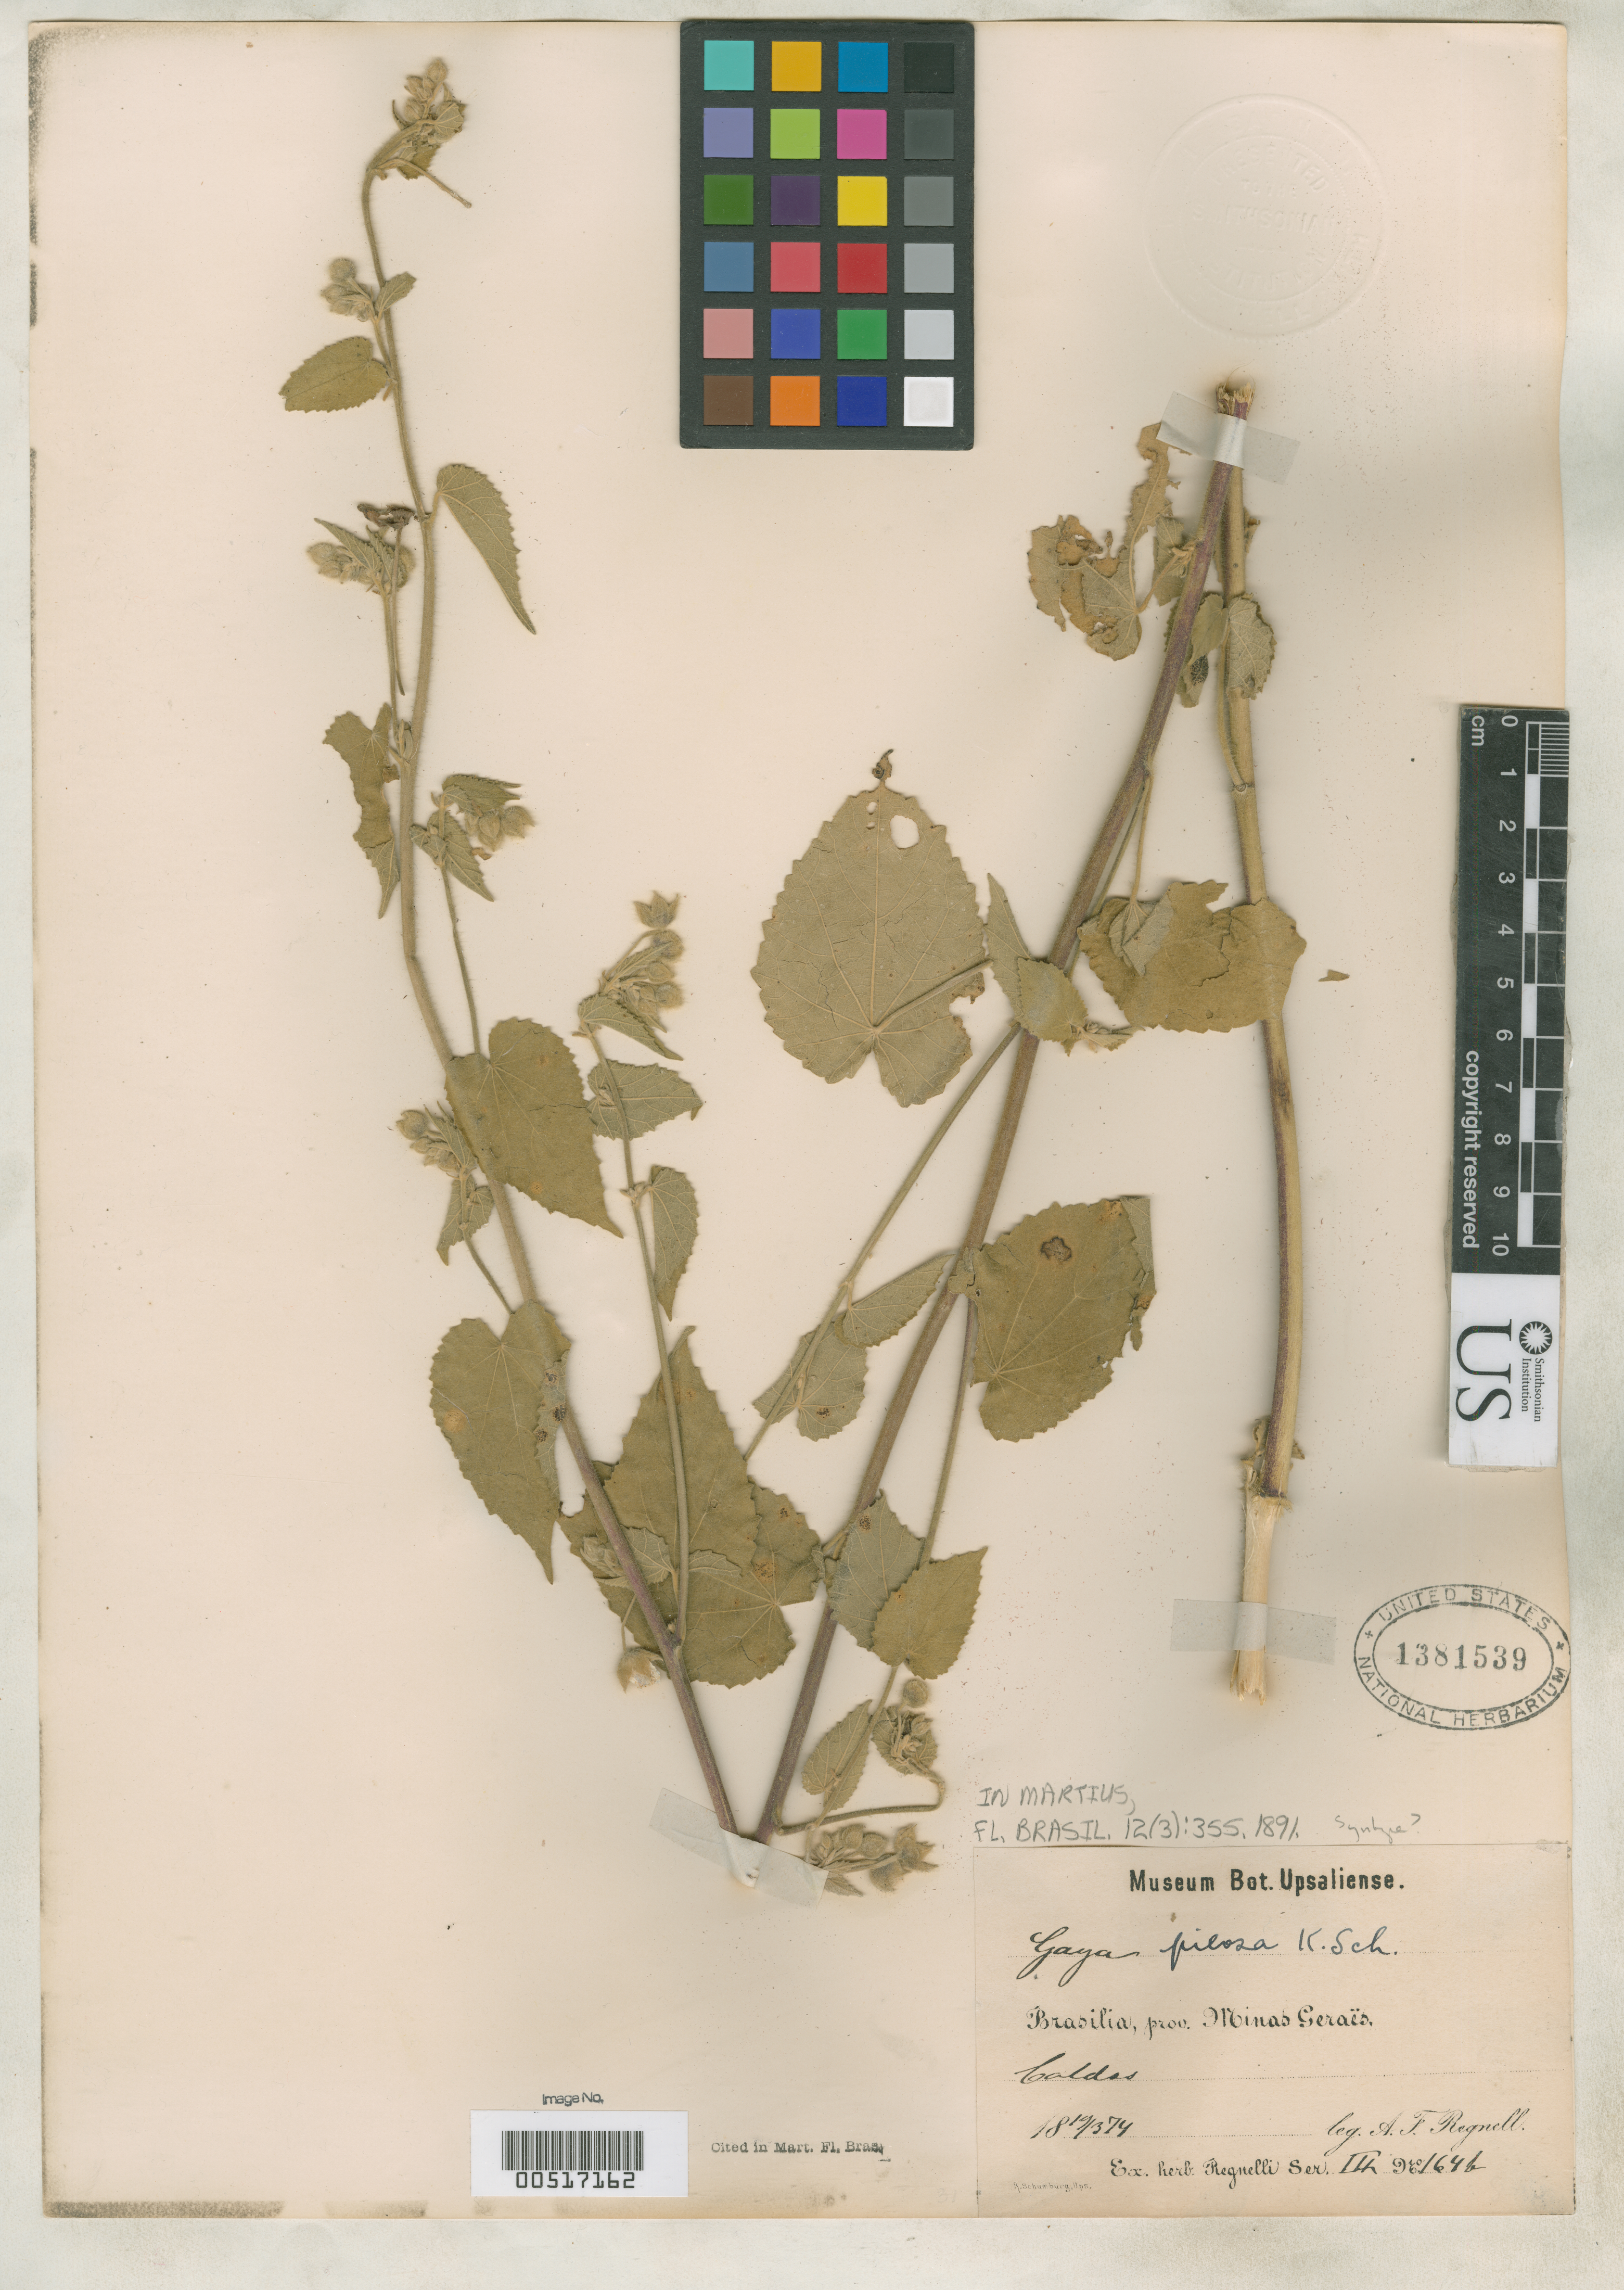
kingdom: Plantae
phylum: Tracheophyta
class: Magnoliopsida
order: Malvales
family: Malvaceae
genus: Gaya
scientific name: Gaya pilosa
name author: K. Schum. in Mart.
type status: Isosyntype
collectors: A. F. Regnell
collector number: III 164 b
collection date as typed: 19 Mar 1874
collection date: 1874-03-19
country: Brazil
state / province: Minas Gerais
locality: Caldas.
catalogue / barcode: US 1381539